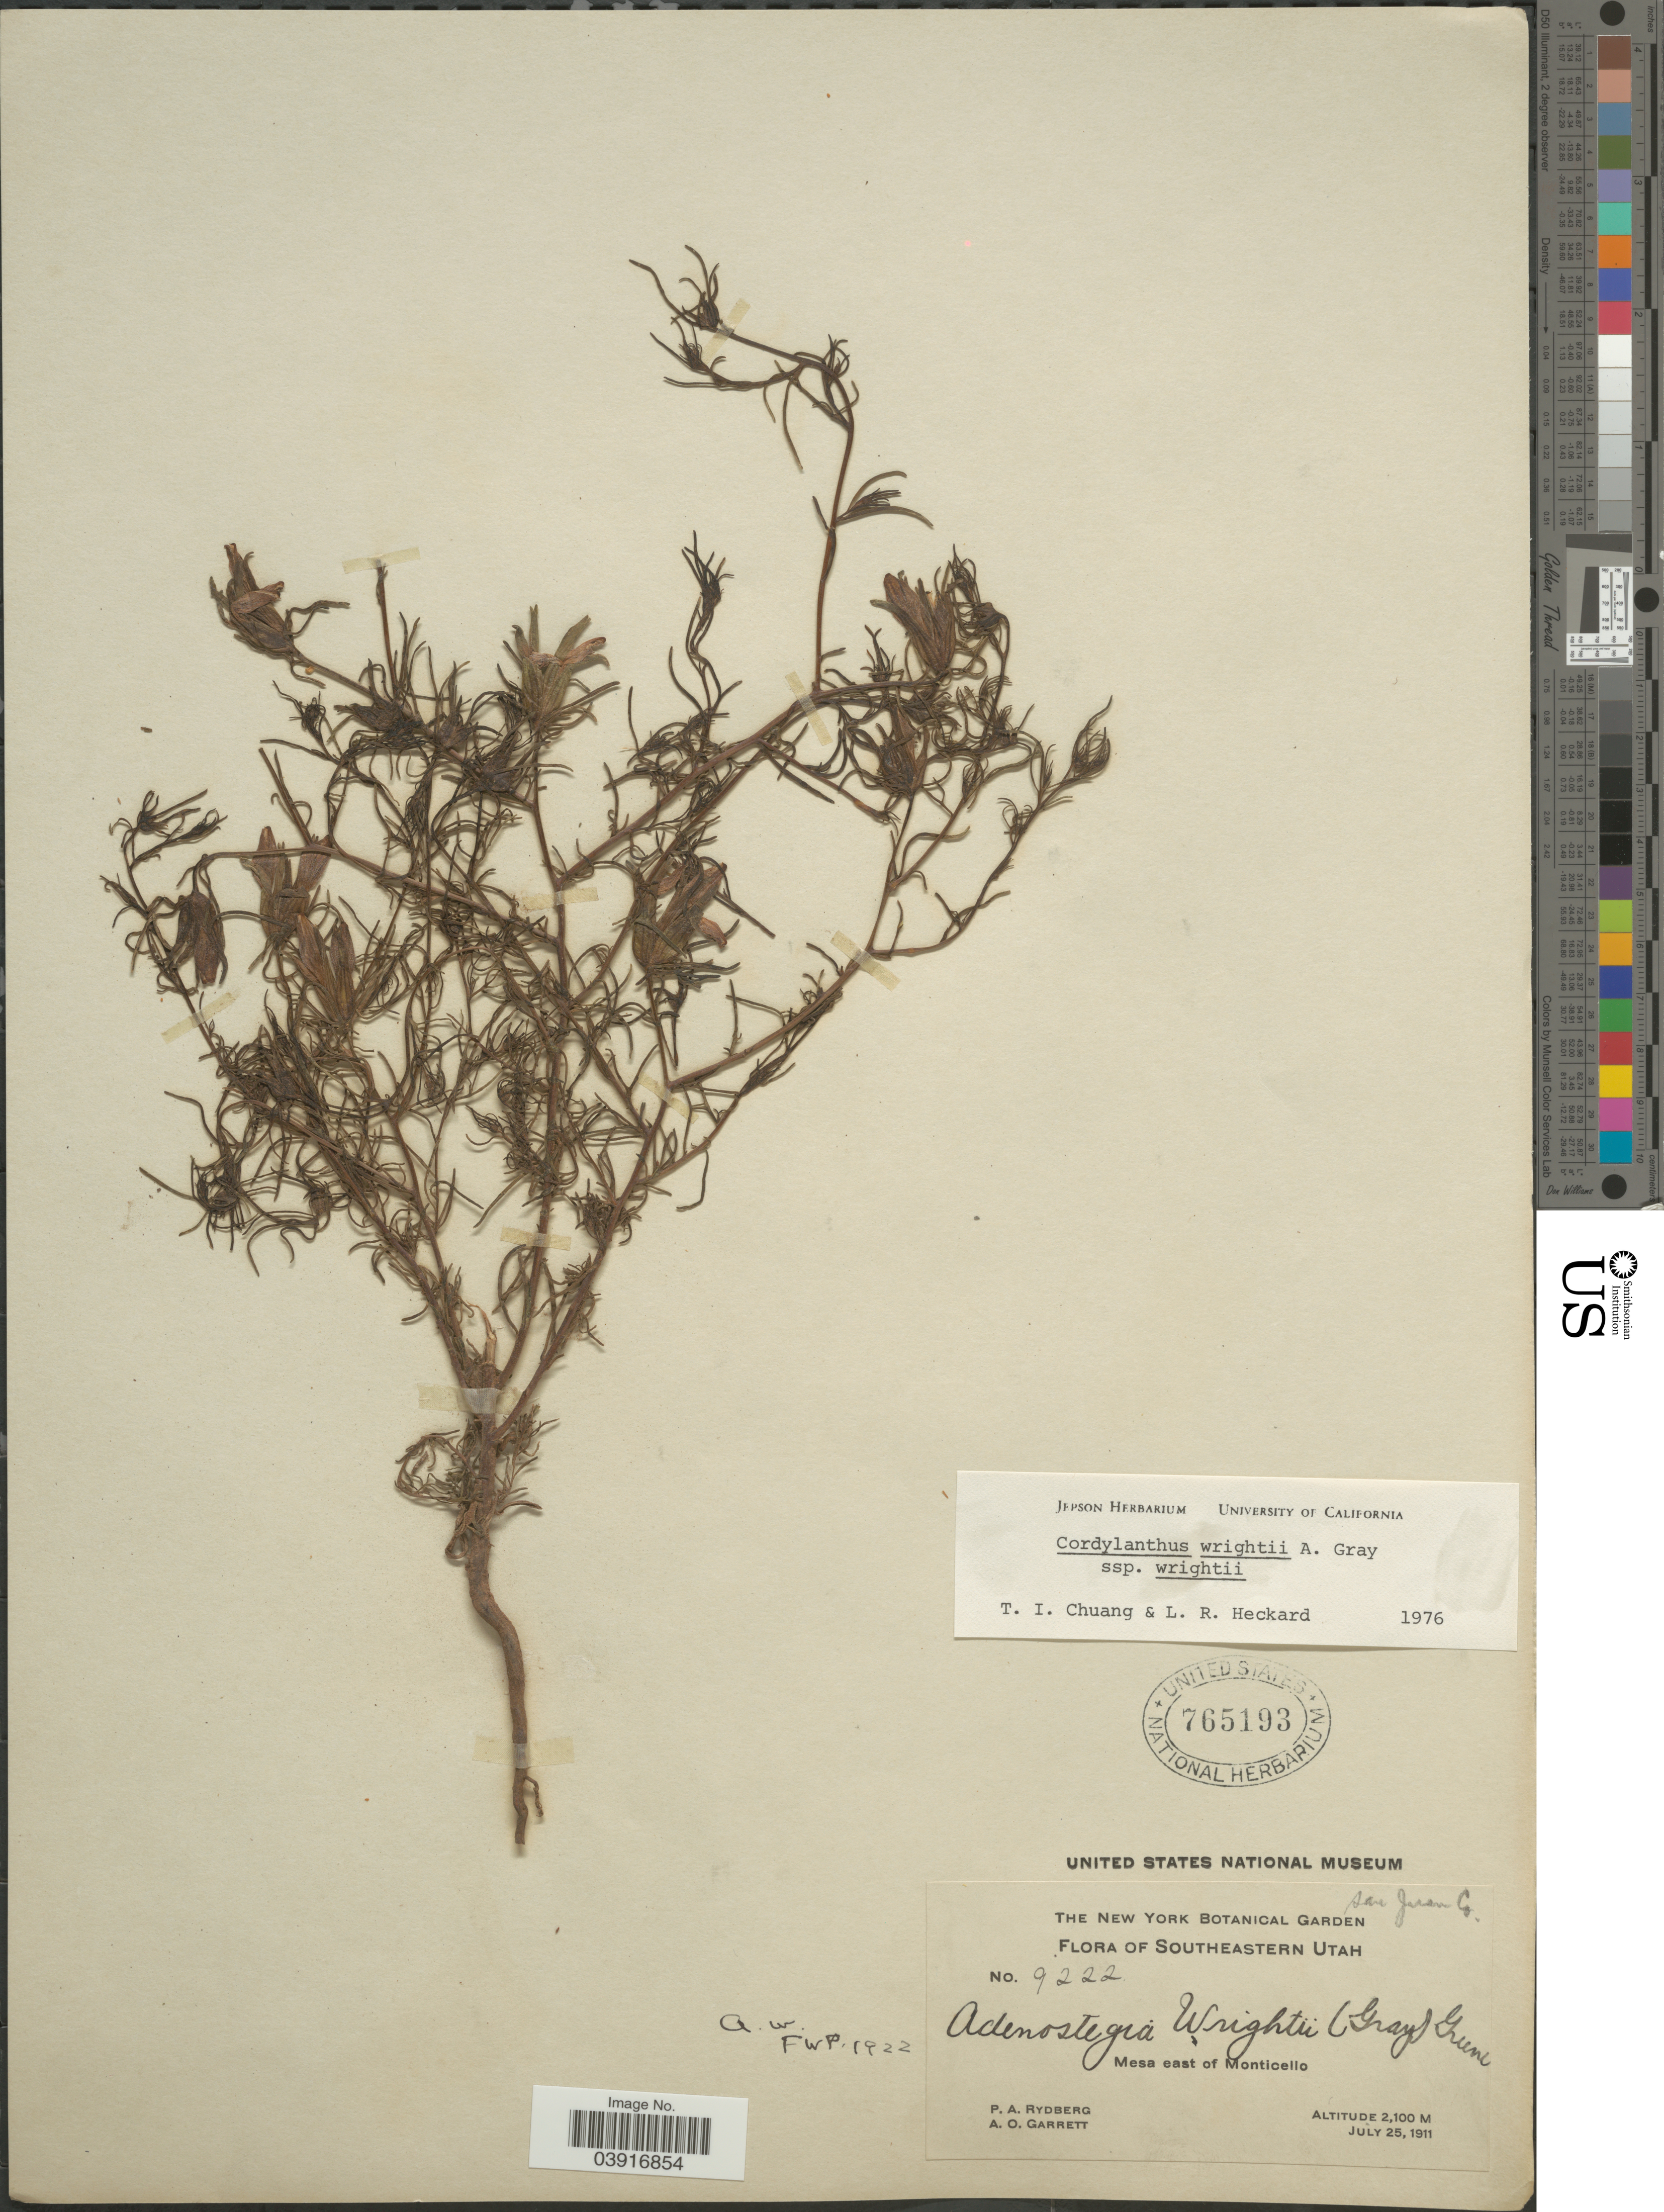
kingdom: Plantae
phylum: Tracheophyta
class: Magnoliopsida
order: Lamiales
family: Orobanchaceae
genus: Cordylanthus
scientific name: Cordylanthus wrightii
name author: A. Gray in Emory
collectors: P. A. Rydberg & A. O. Garrett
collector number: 9222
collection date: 1911-07-25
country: United States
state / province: Utah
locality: Southeastern Utah. Mesa east of Monticello.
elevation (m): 2100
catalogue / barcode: US 765193